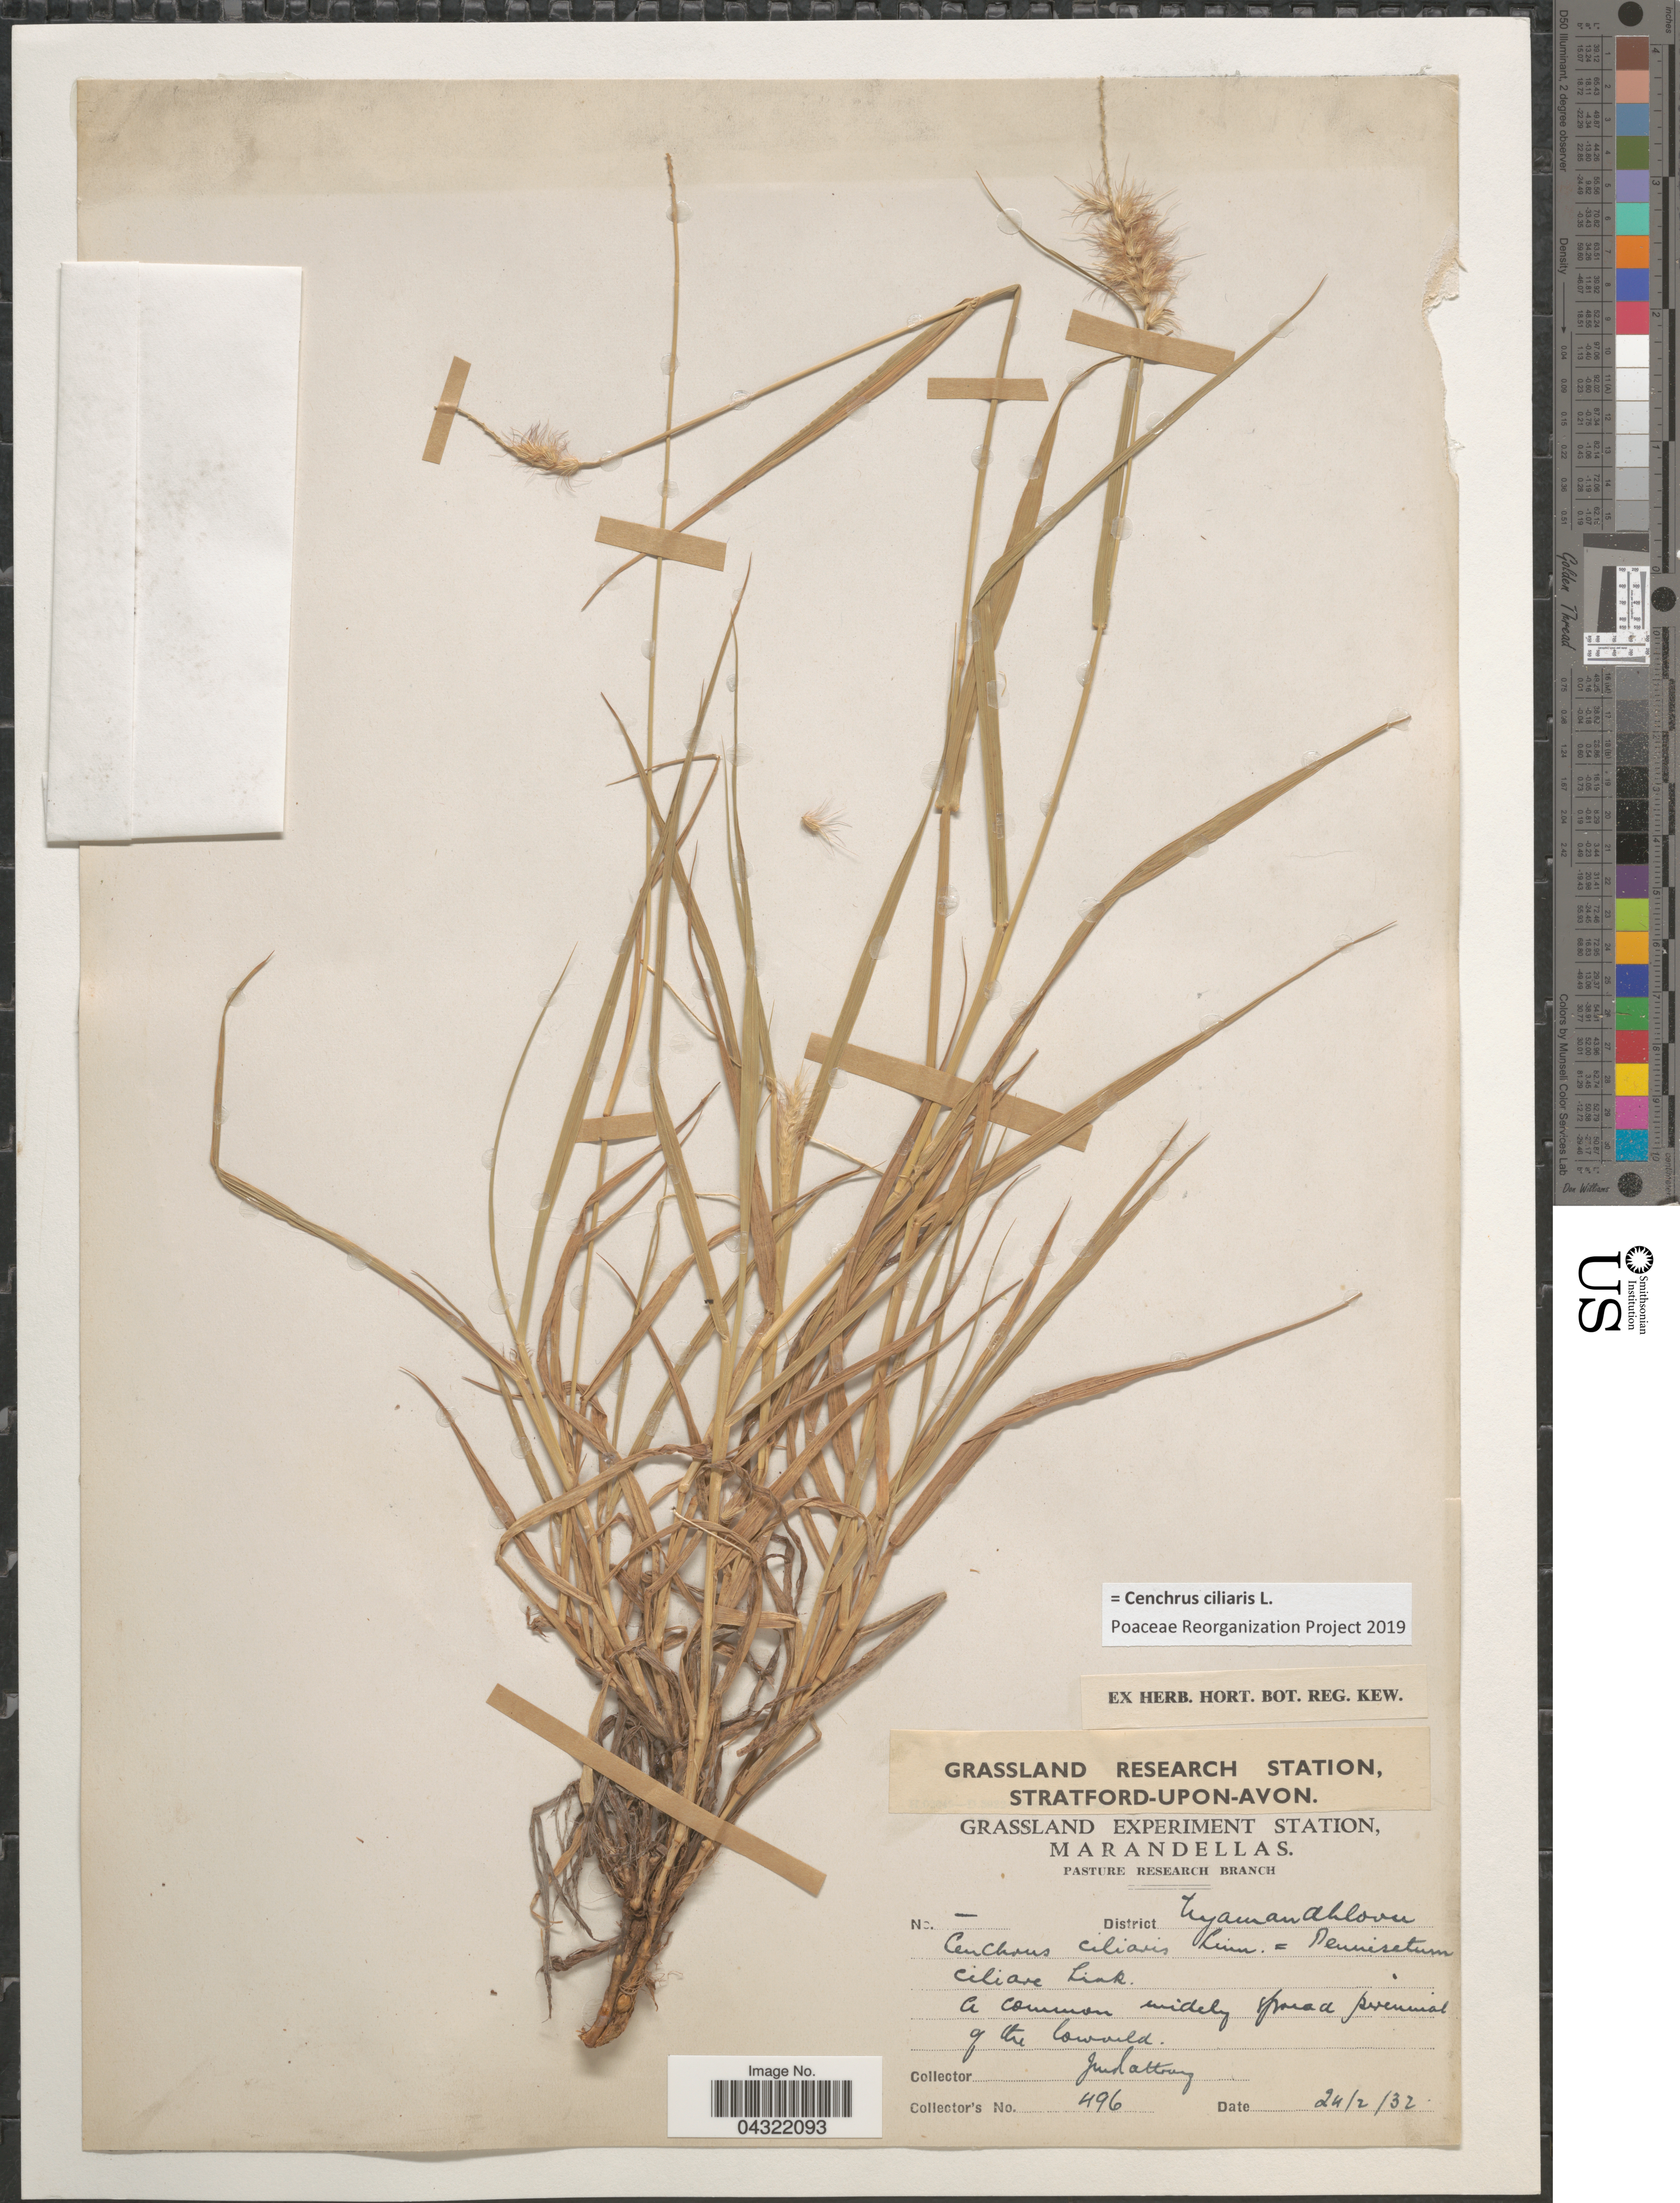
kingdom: Plantae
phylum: Tracheophyta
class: Liliopsida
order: Poales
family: Poaceae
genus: Cenchrus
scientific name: Cenchrus ciliaris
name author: L.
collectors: J. Rattray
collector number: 496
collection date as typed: Transcribed d/m/y: 24/2/32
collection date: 1932-02-24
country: Zimbabwe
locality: Marandellas. District Nyamayendlovu.